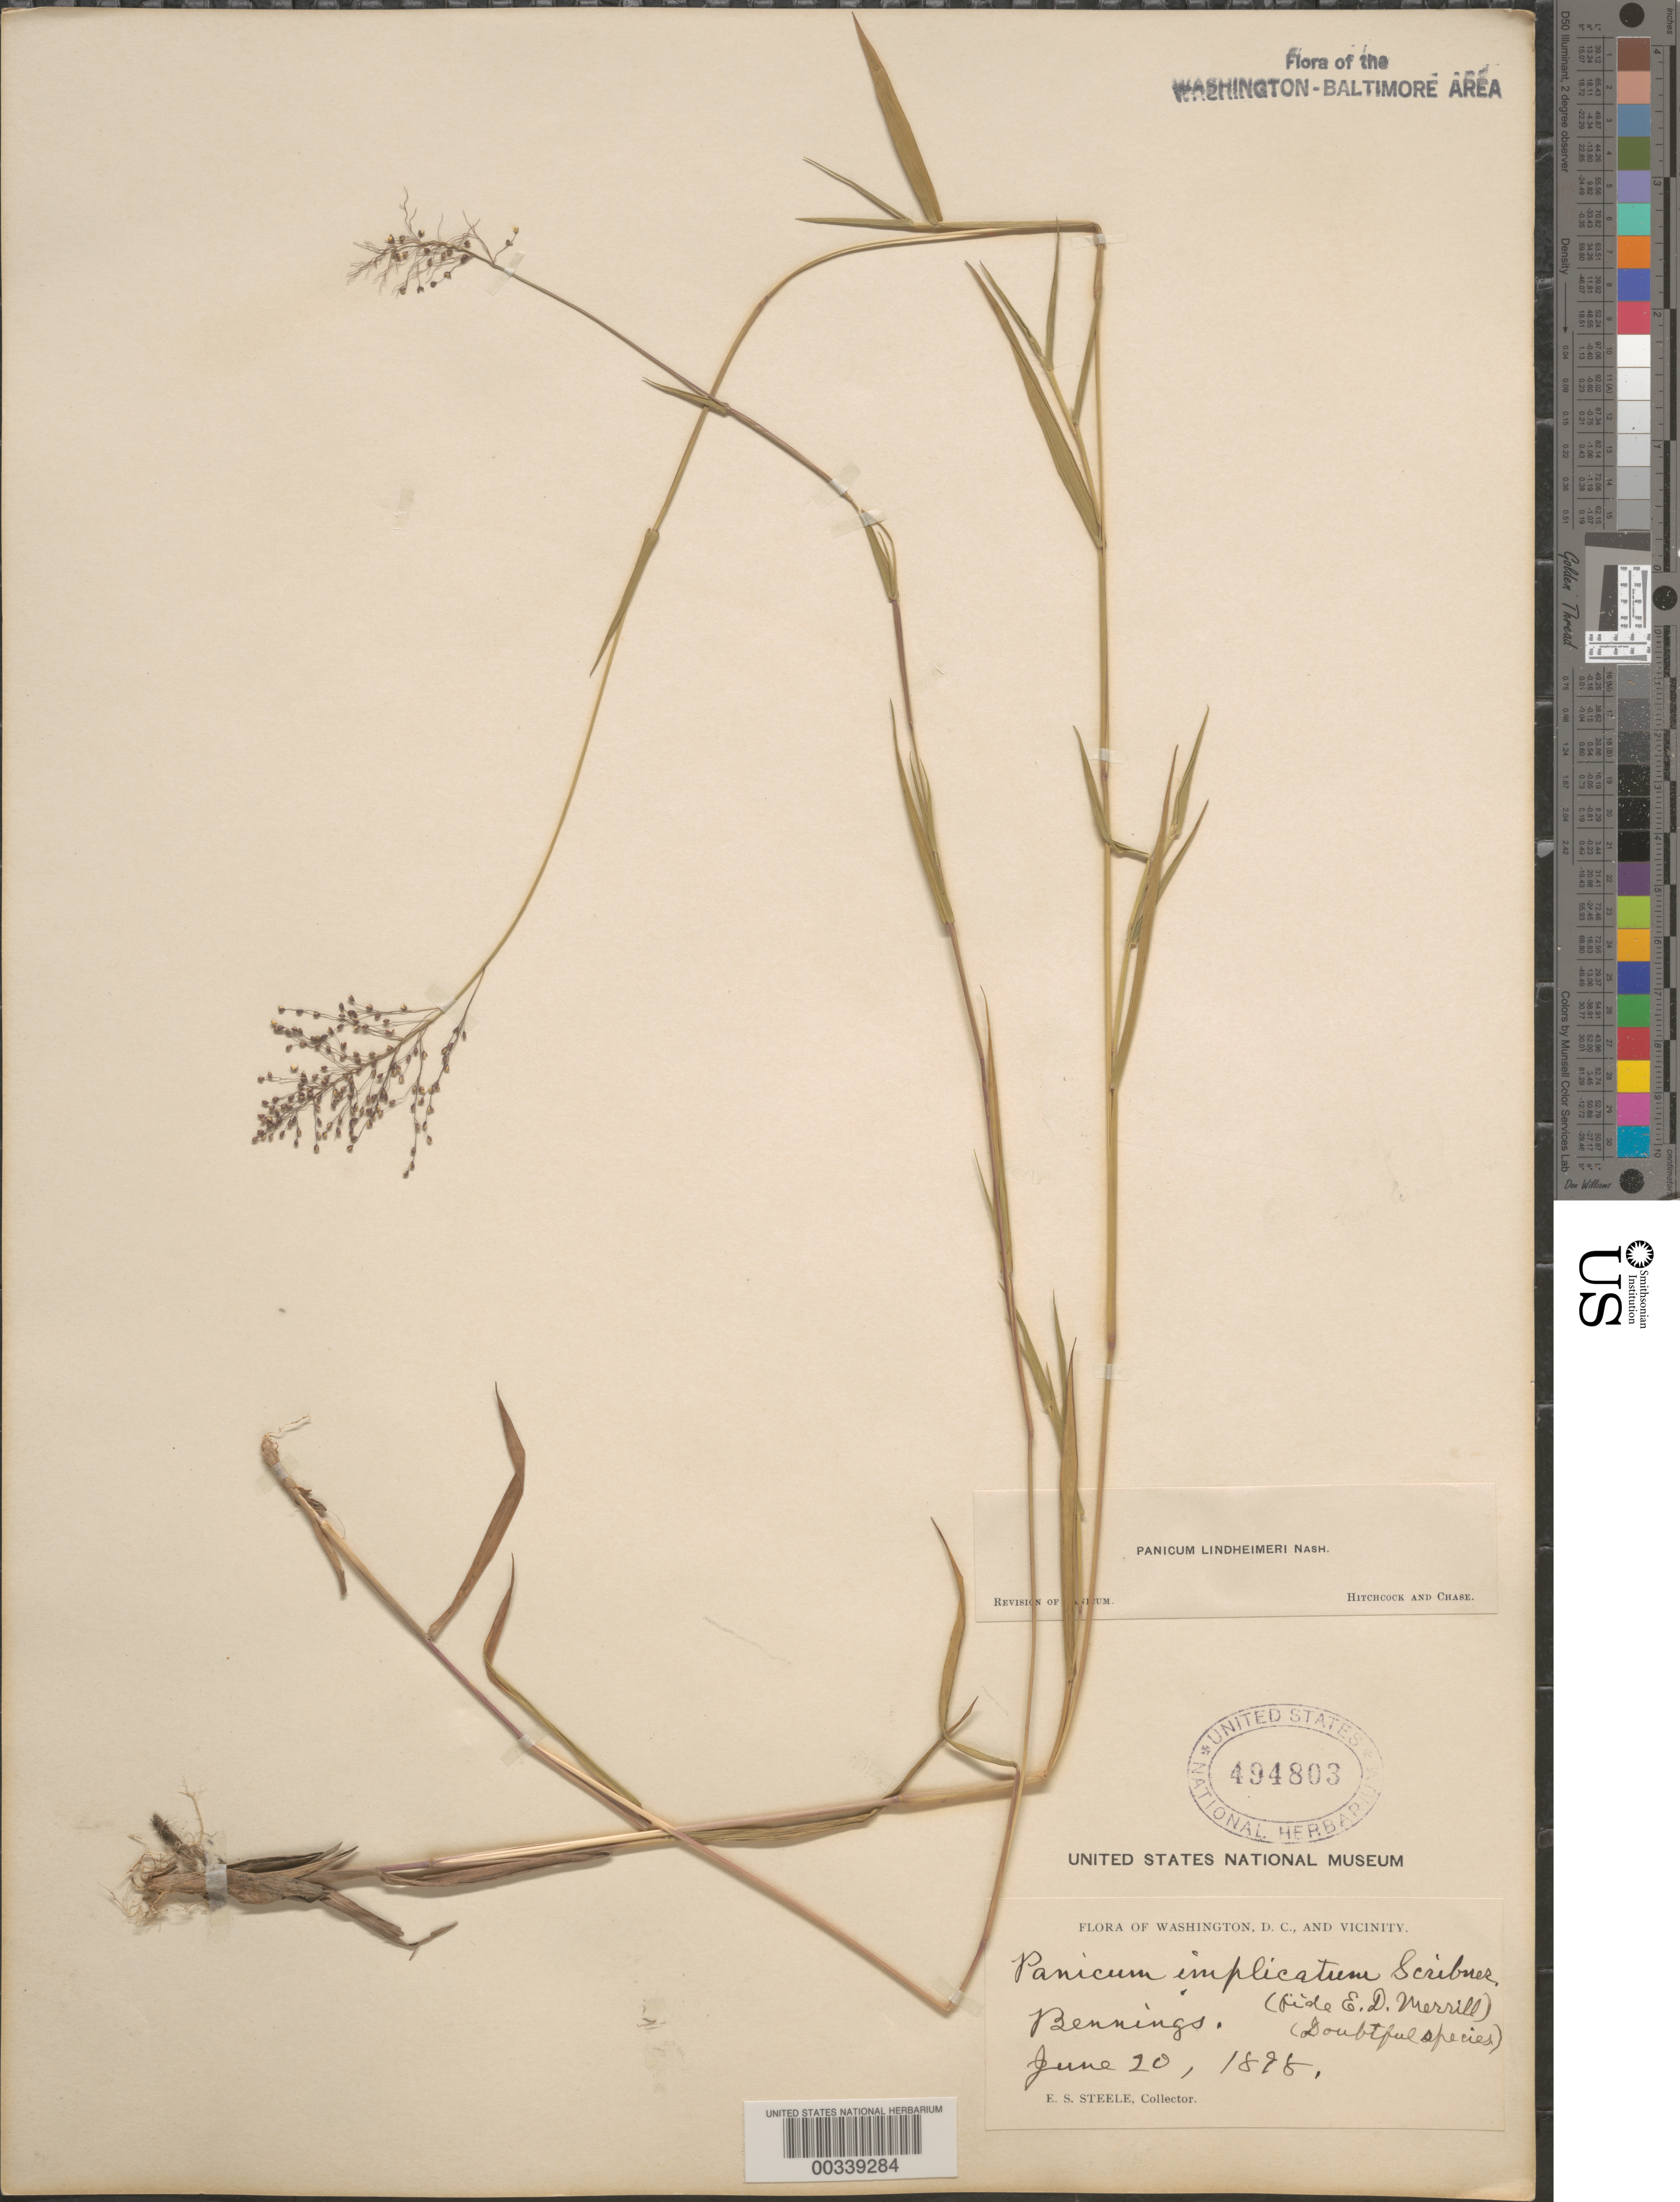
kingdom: Plantae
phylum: Tracheophyta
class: Liliopsida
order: Poales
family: Poaceae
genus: Dichanthelium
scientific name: Dichanthelium acuminatum var. lindheimeri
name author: (Nash) Gould & C.A. Clark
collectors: E. Steele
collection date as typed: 20 Jun 1898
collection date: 1898-06-20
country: United States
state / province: District of Columbia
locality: Bennings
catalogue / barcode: US 494803